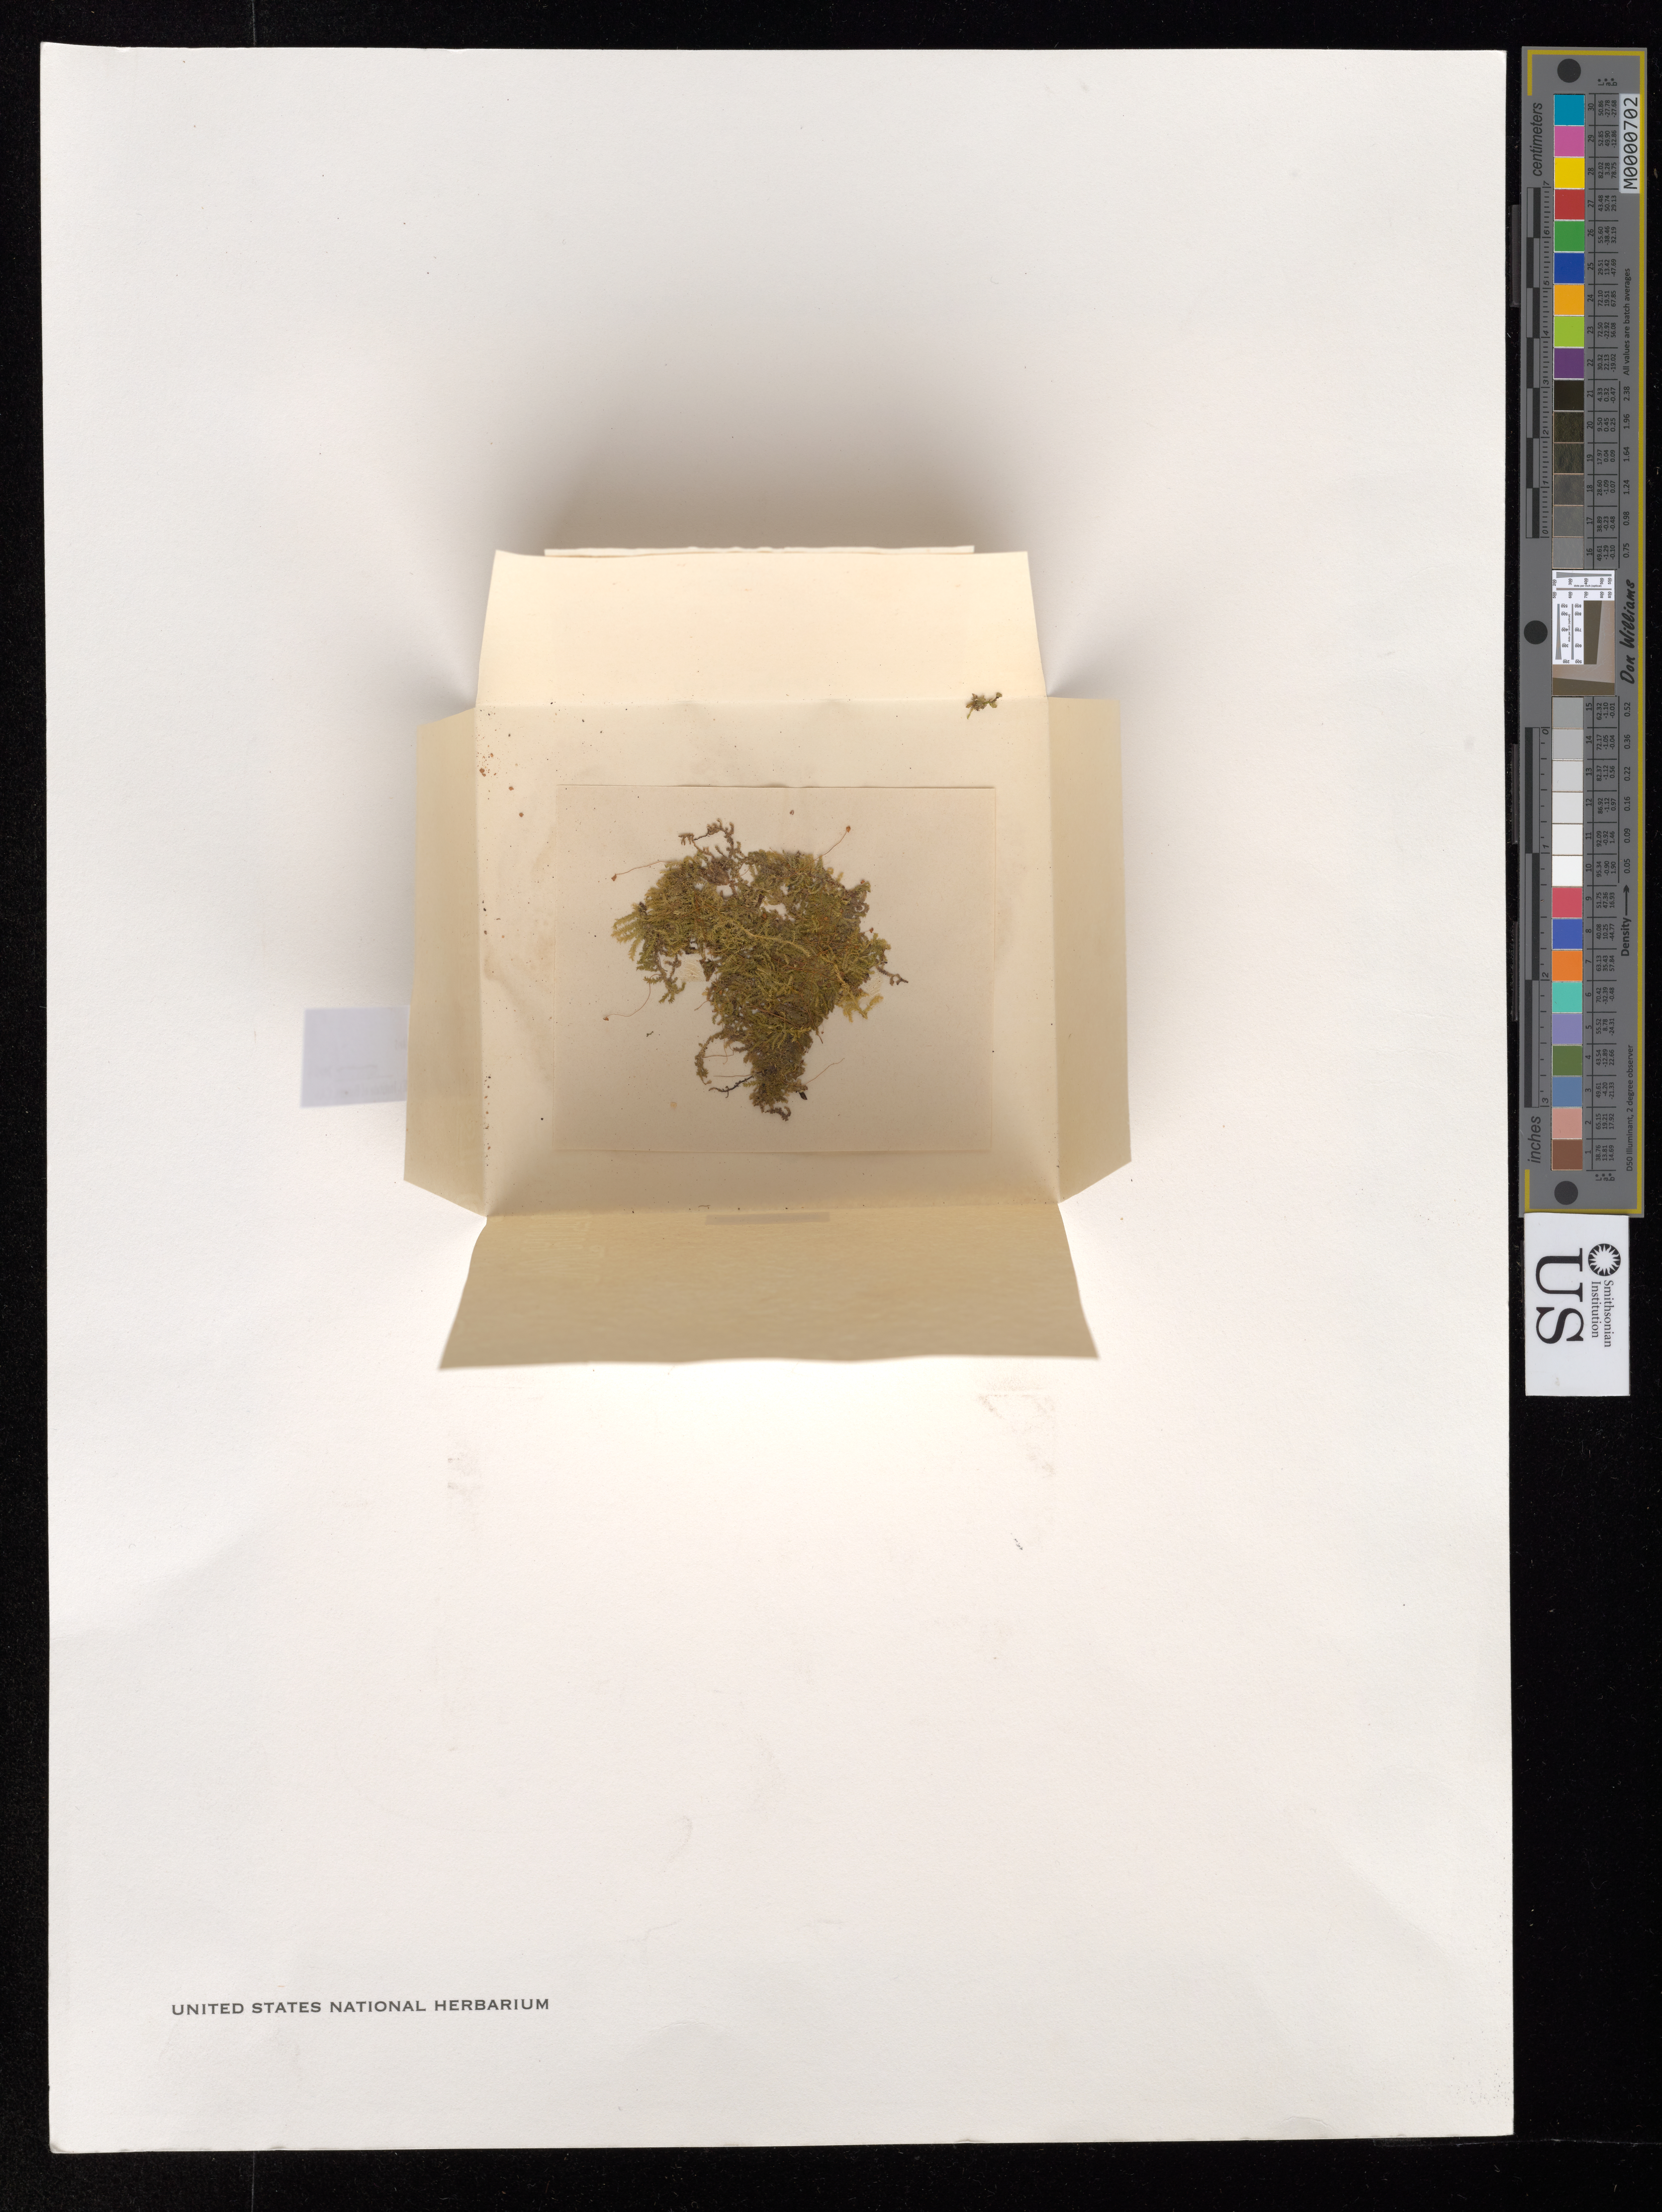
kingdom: Plantae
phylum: Bryophyta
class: Bryopsida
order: Hypnales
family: Hypnaceae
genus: Vesicularia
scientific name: Vesicularia vesicularis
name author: (Schwaegr.) Broth.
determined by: Yi, Zhaoqin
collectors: -. Lindig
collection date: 1863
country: Colombia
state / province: Magdalena